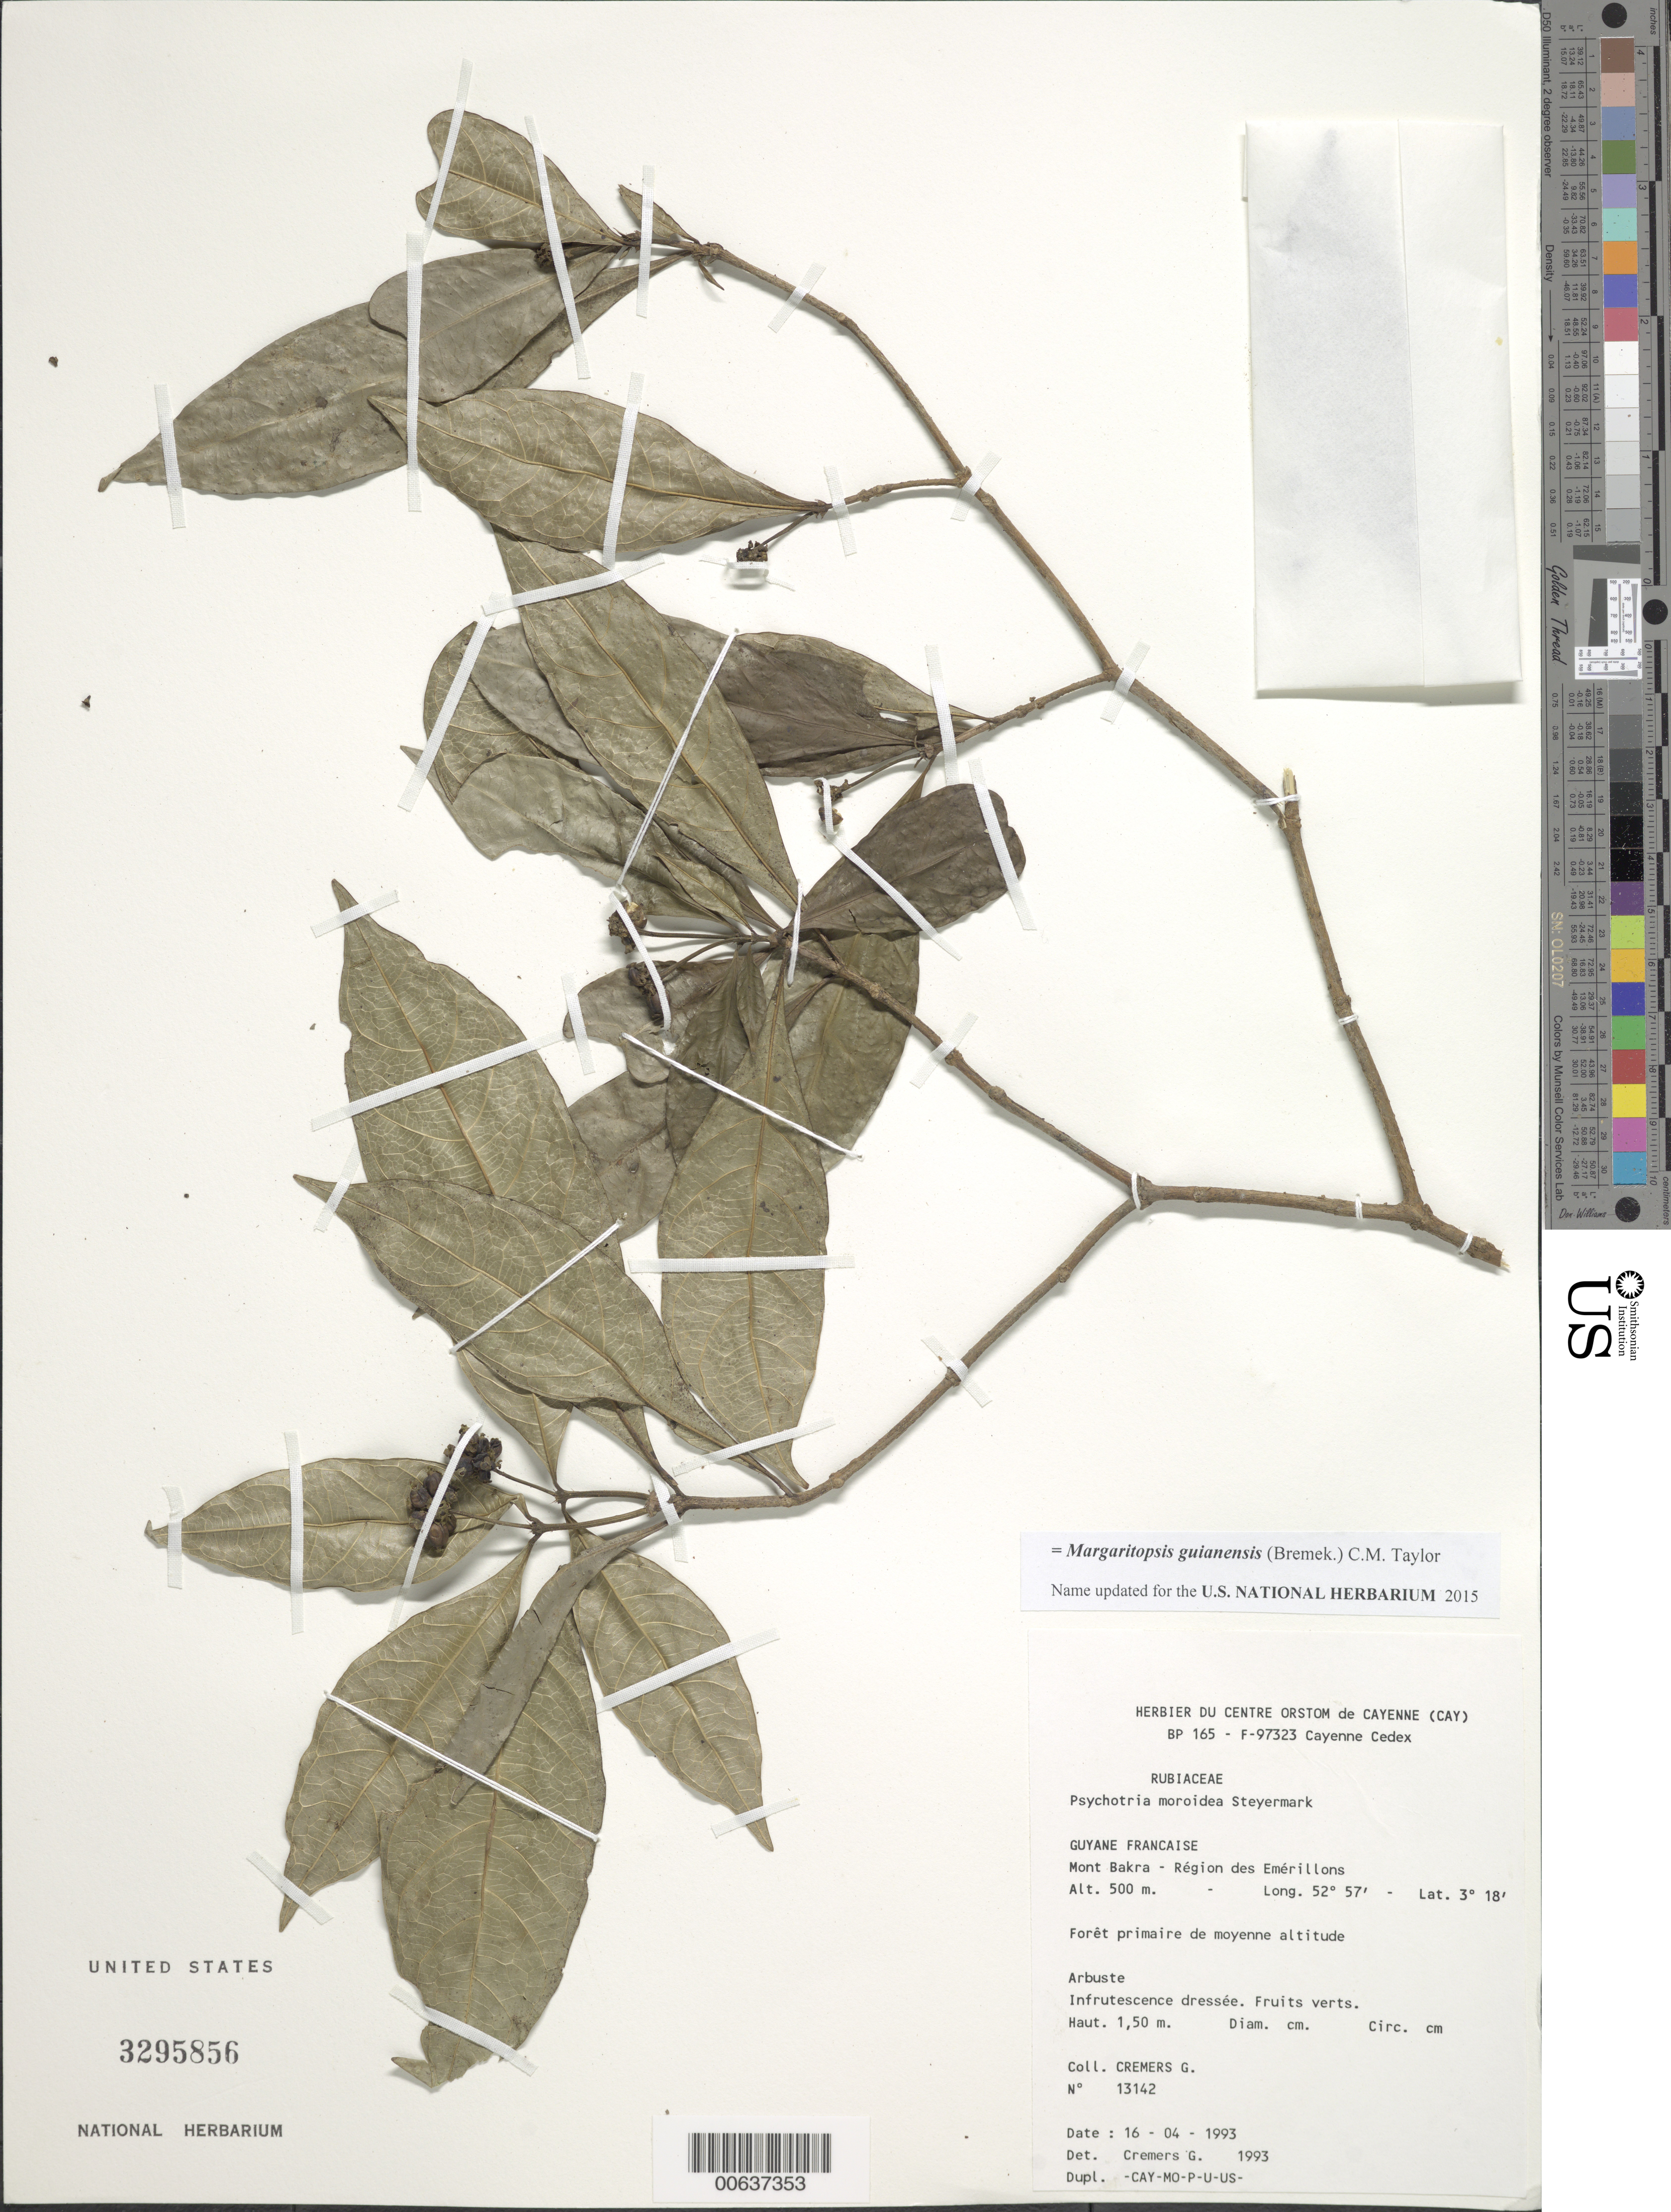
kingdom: Plantae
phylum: Tracheophyta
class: Magnoliopsida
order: Gentianales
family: Rubiaceae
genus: Psychotria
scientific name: Psychotria moroidea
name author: Steyerm.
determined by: Cremers, Georges A.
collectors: G. Cremers & J.-J. de Granville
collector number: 13142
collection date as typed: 16-Apr-93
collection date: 1993-04-16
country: French Guiana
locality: Mont Bakra, région des Emérillons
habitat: Forêt primaire de moyenne altitude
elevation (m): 500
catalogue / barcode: US 3295856